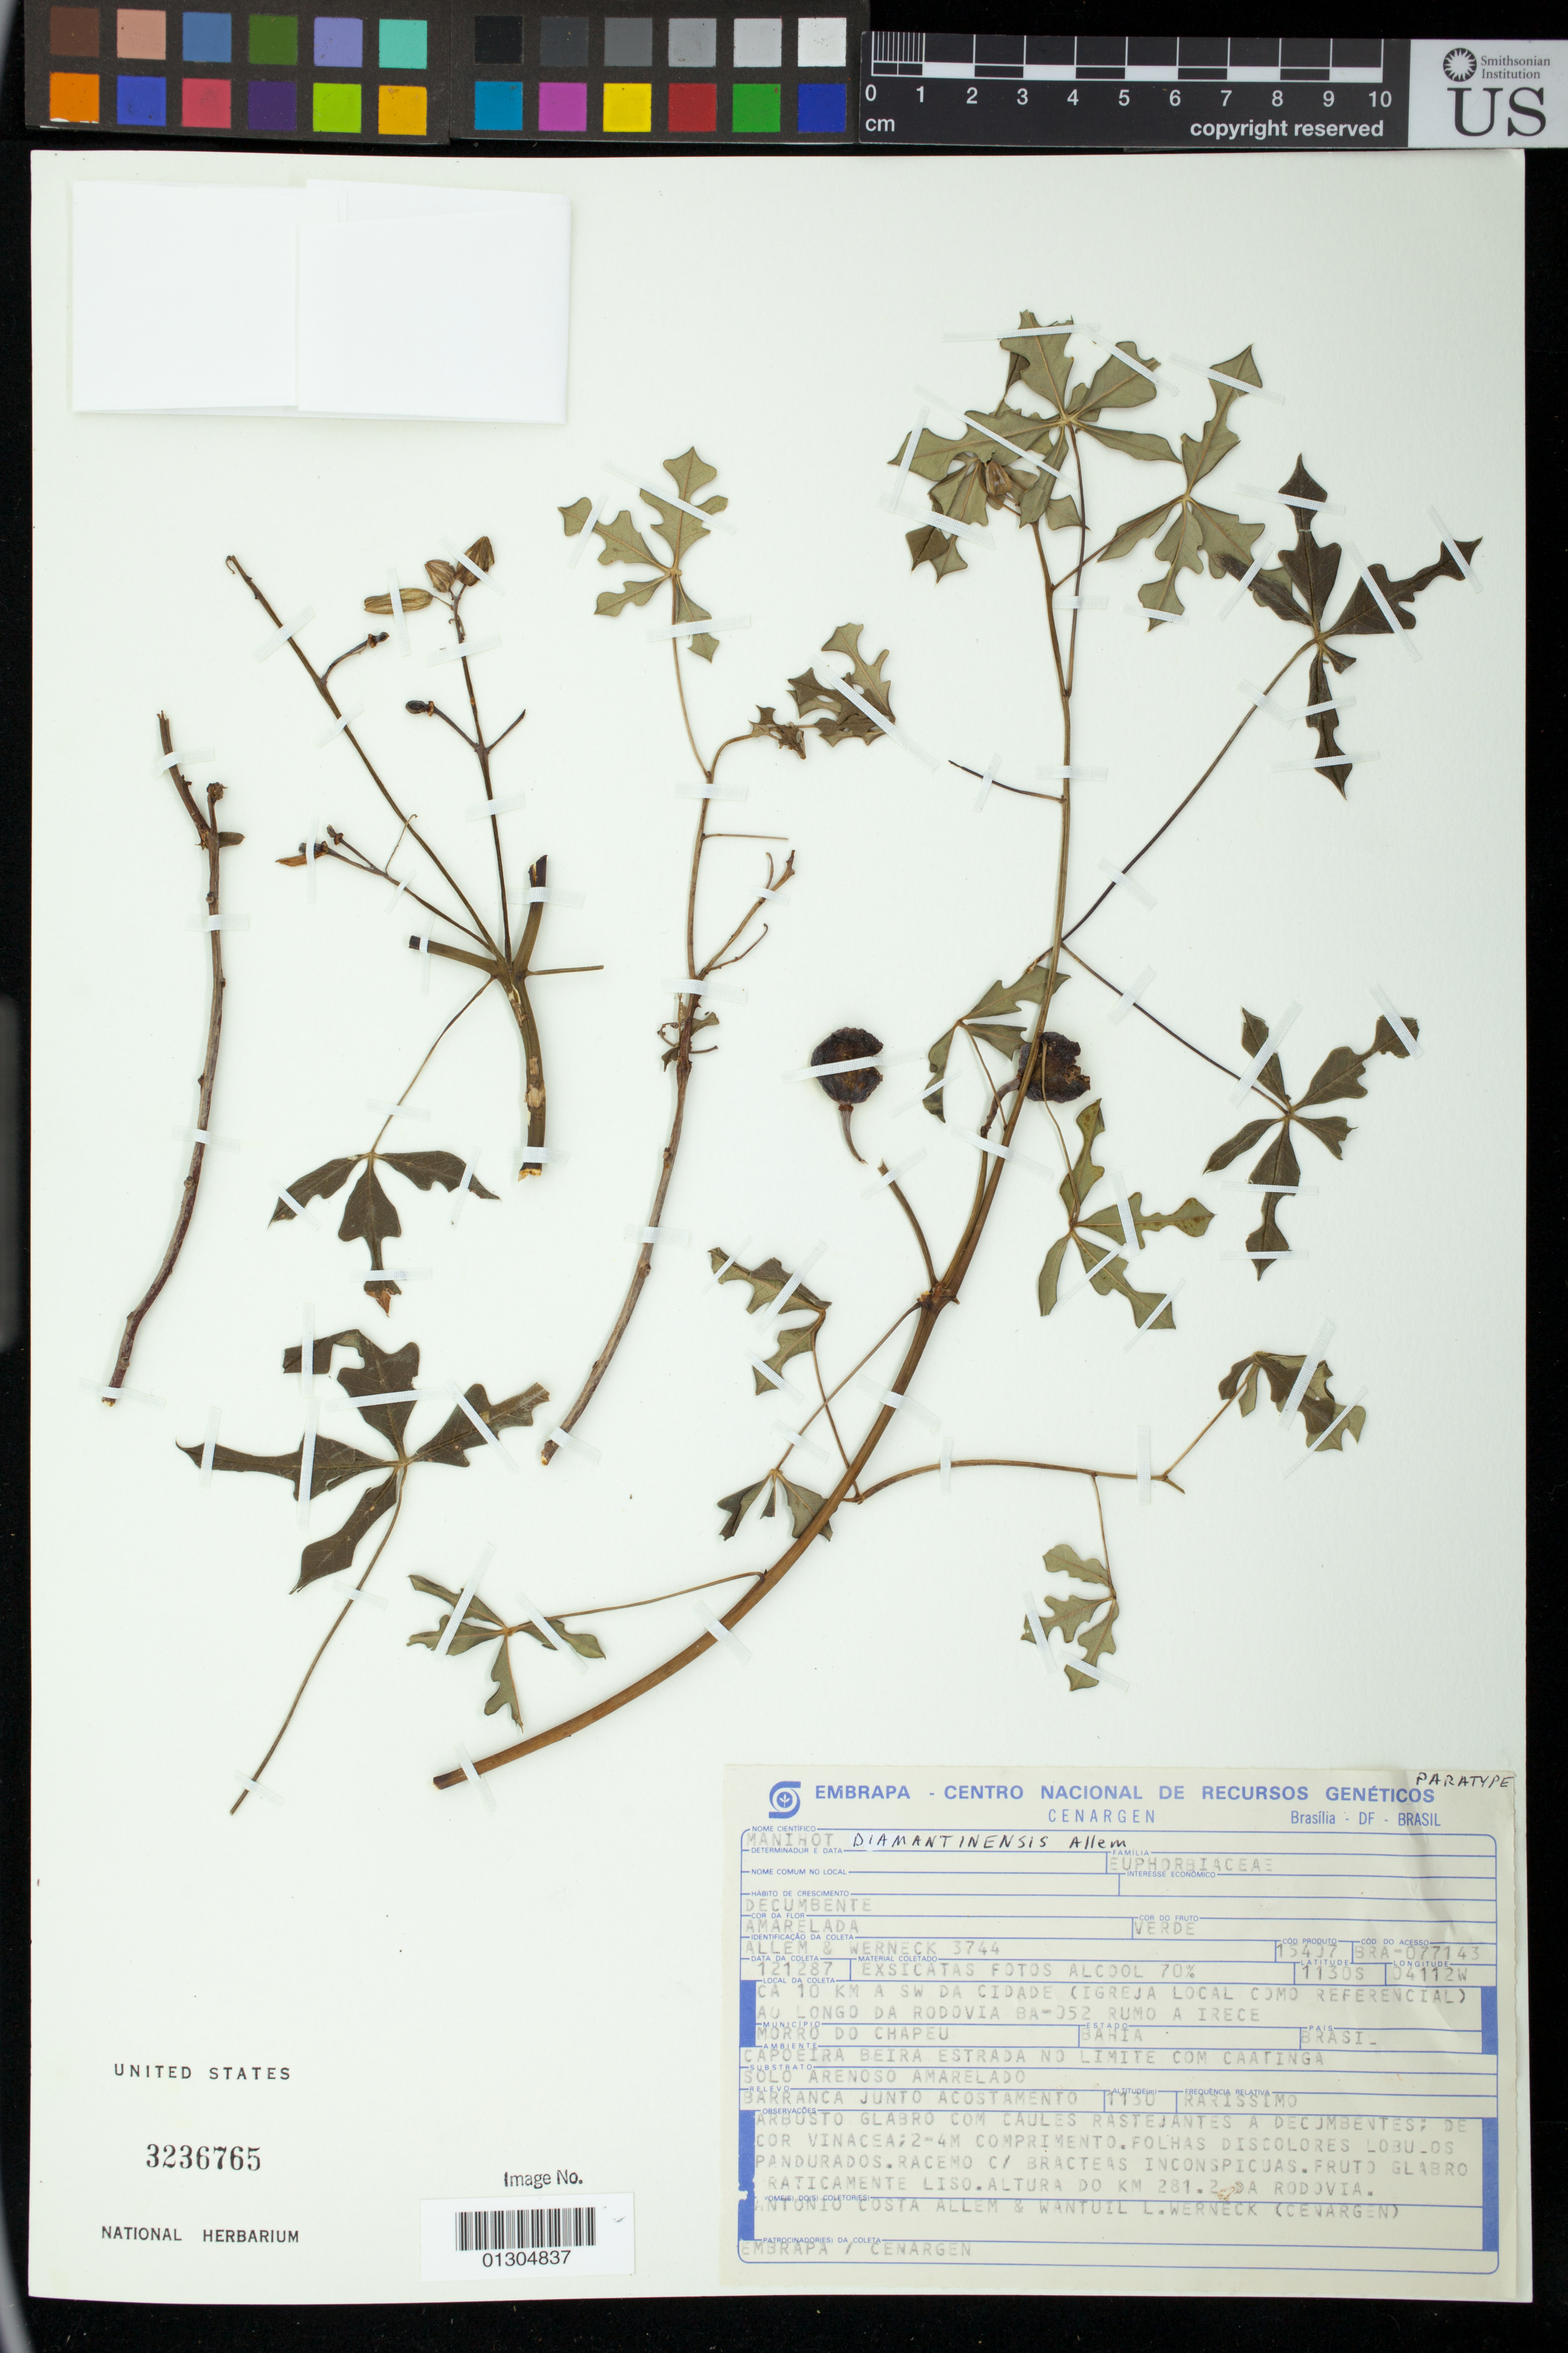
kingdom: Plantae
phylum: Tracheophyta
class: Magnoliopsida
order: Malpighiales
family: Euphorbiaceae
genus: Manihot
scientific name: Manihot diamantinensis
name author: Allem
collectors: A. Allem & W. Werneck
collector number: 3744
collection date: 1987-12-12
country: Brazil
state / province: Bahia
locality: CA 10 KM A SW DA CIDADE (IGREJA LOCAL COMO REFERENCIAL) AO LONGO DA RODOVIA BA-052 RUMO A IRECE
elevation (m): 1130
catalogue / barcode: US 3236765